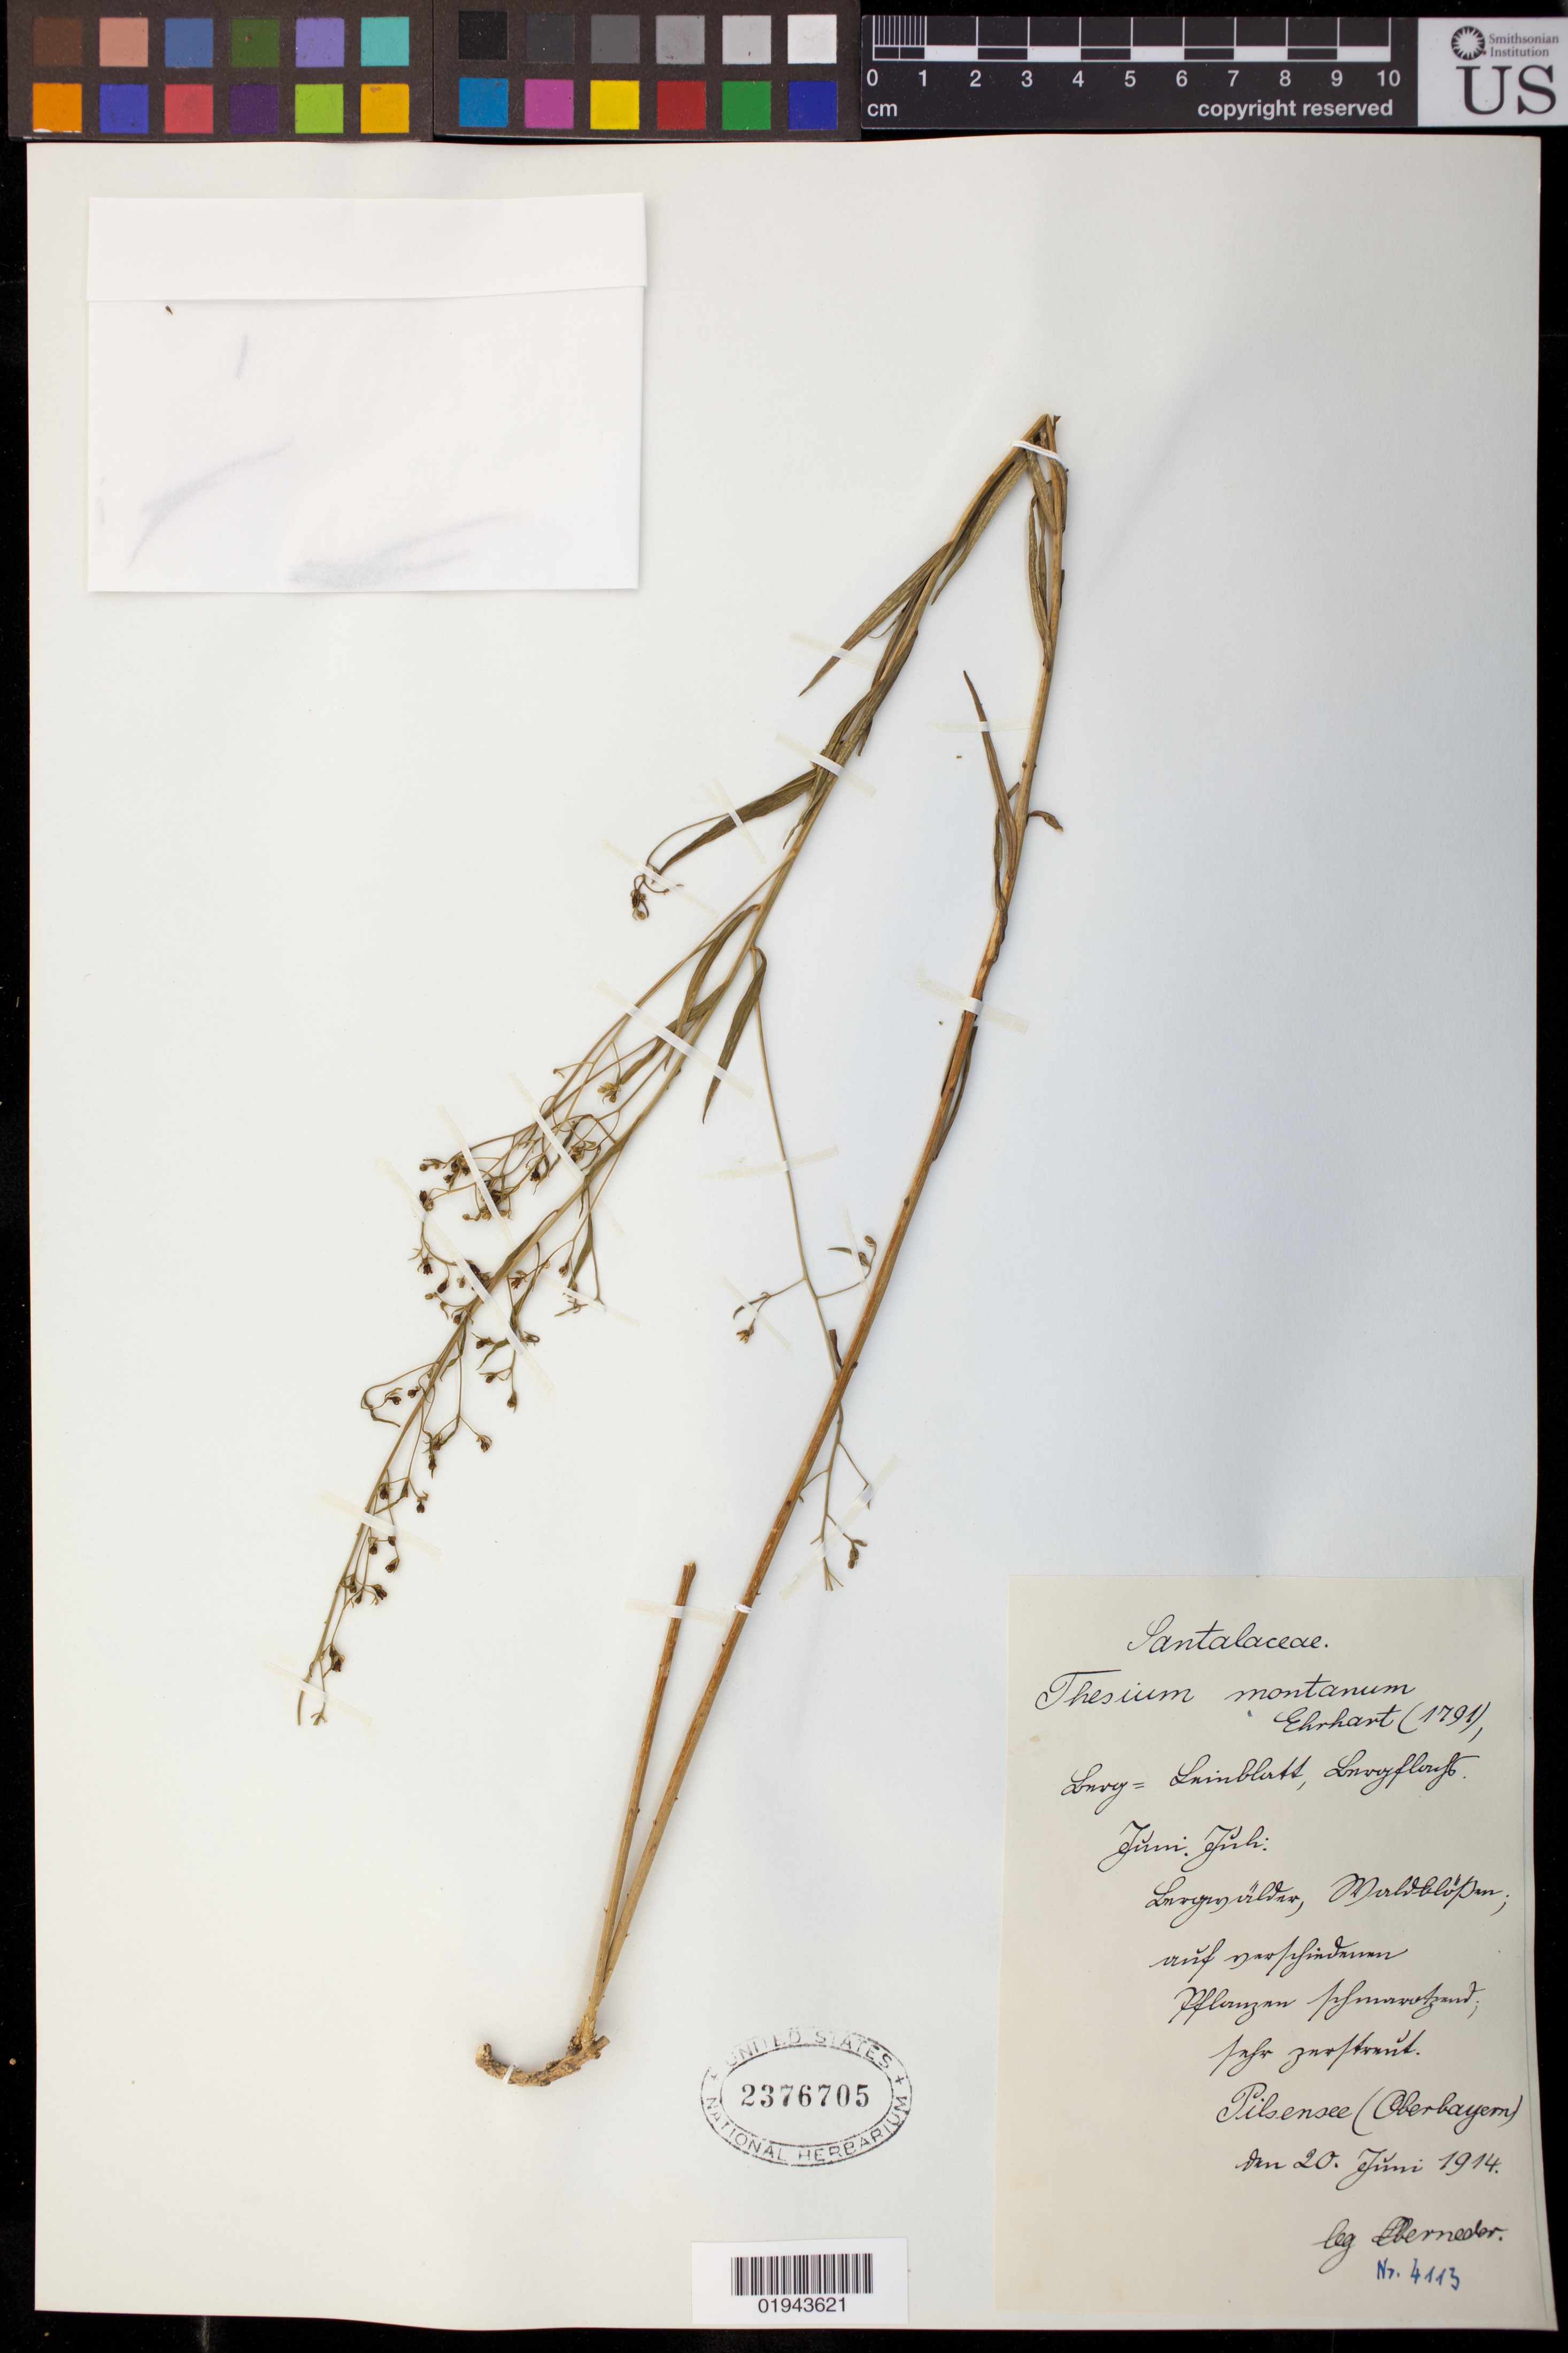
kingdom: Plantae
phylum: Tracheophyta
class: Magnoliopsida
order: Santalales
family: Thesiaceae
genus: Thesium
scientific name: Thesium montanum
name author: Ehrh. ex Hoffm.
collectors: L. Oberneder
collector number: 4113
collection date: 1914-06-20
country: Germany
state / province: Bayern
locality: Pilsensee (Oberbayern)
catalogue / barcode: US 2376705